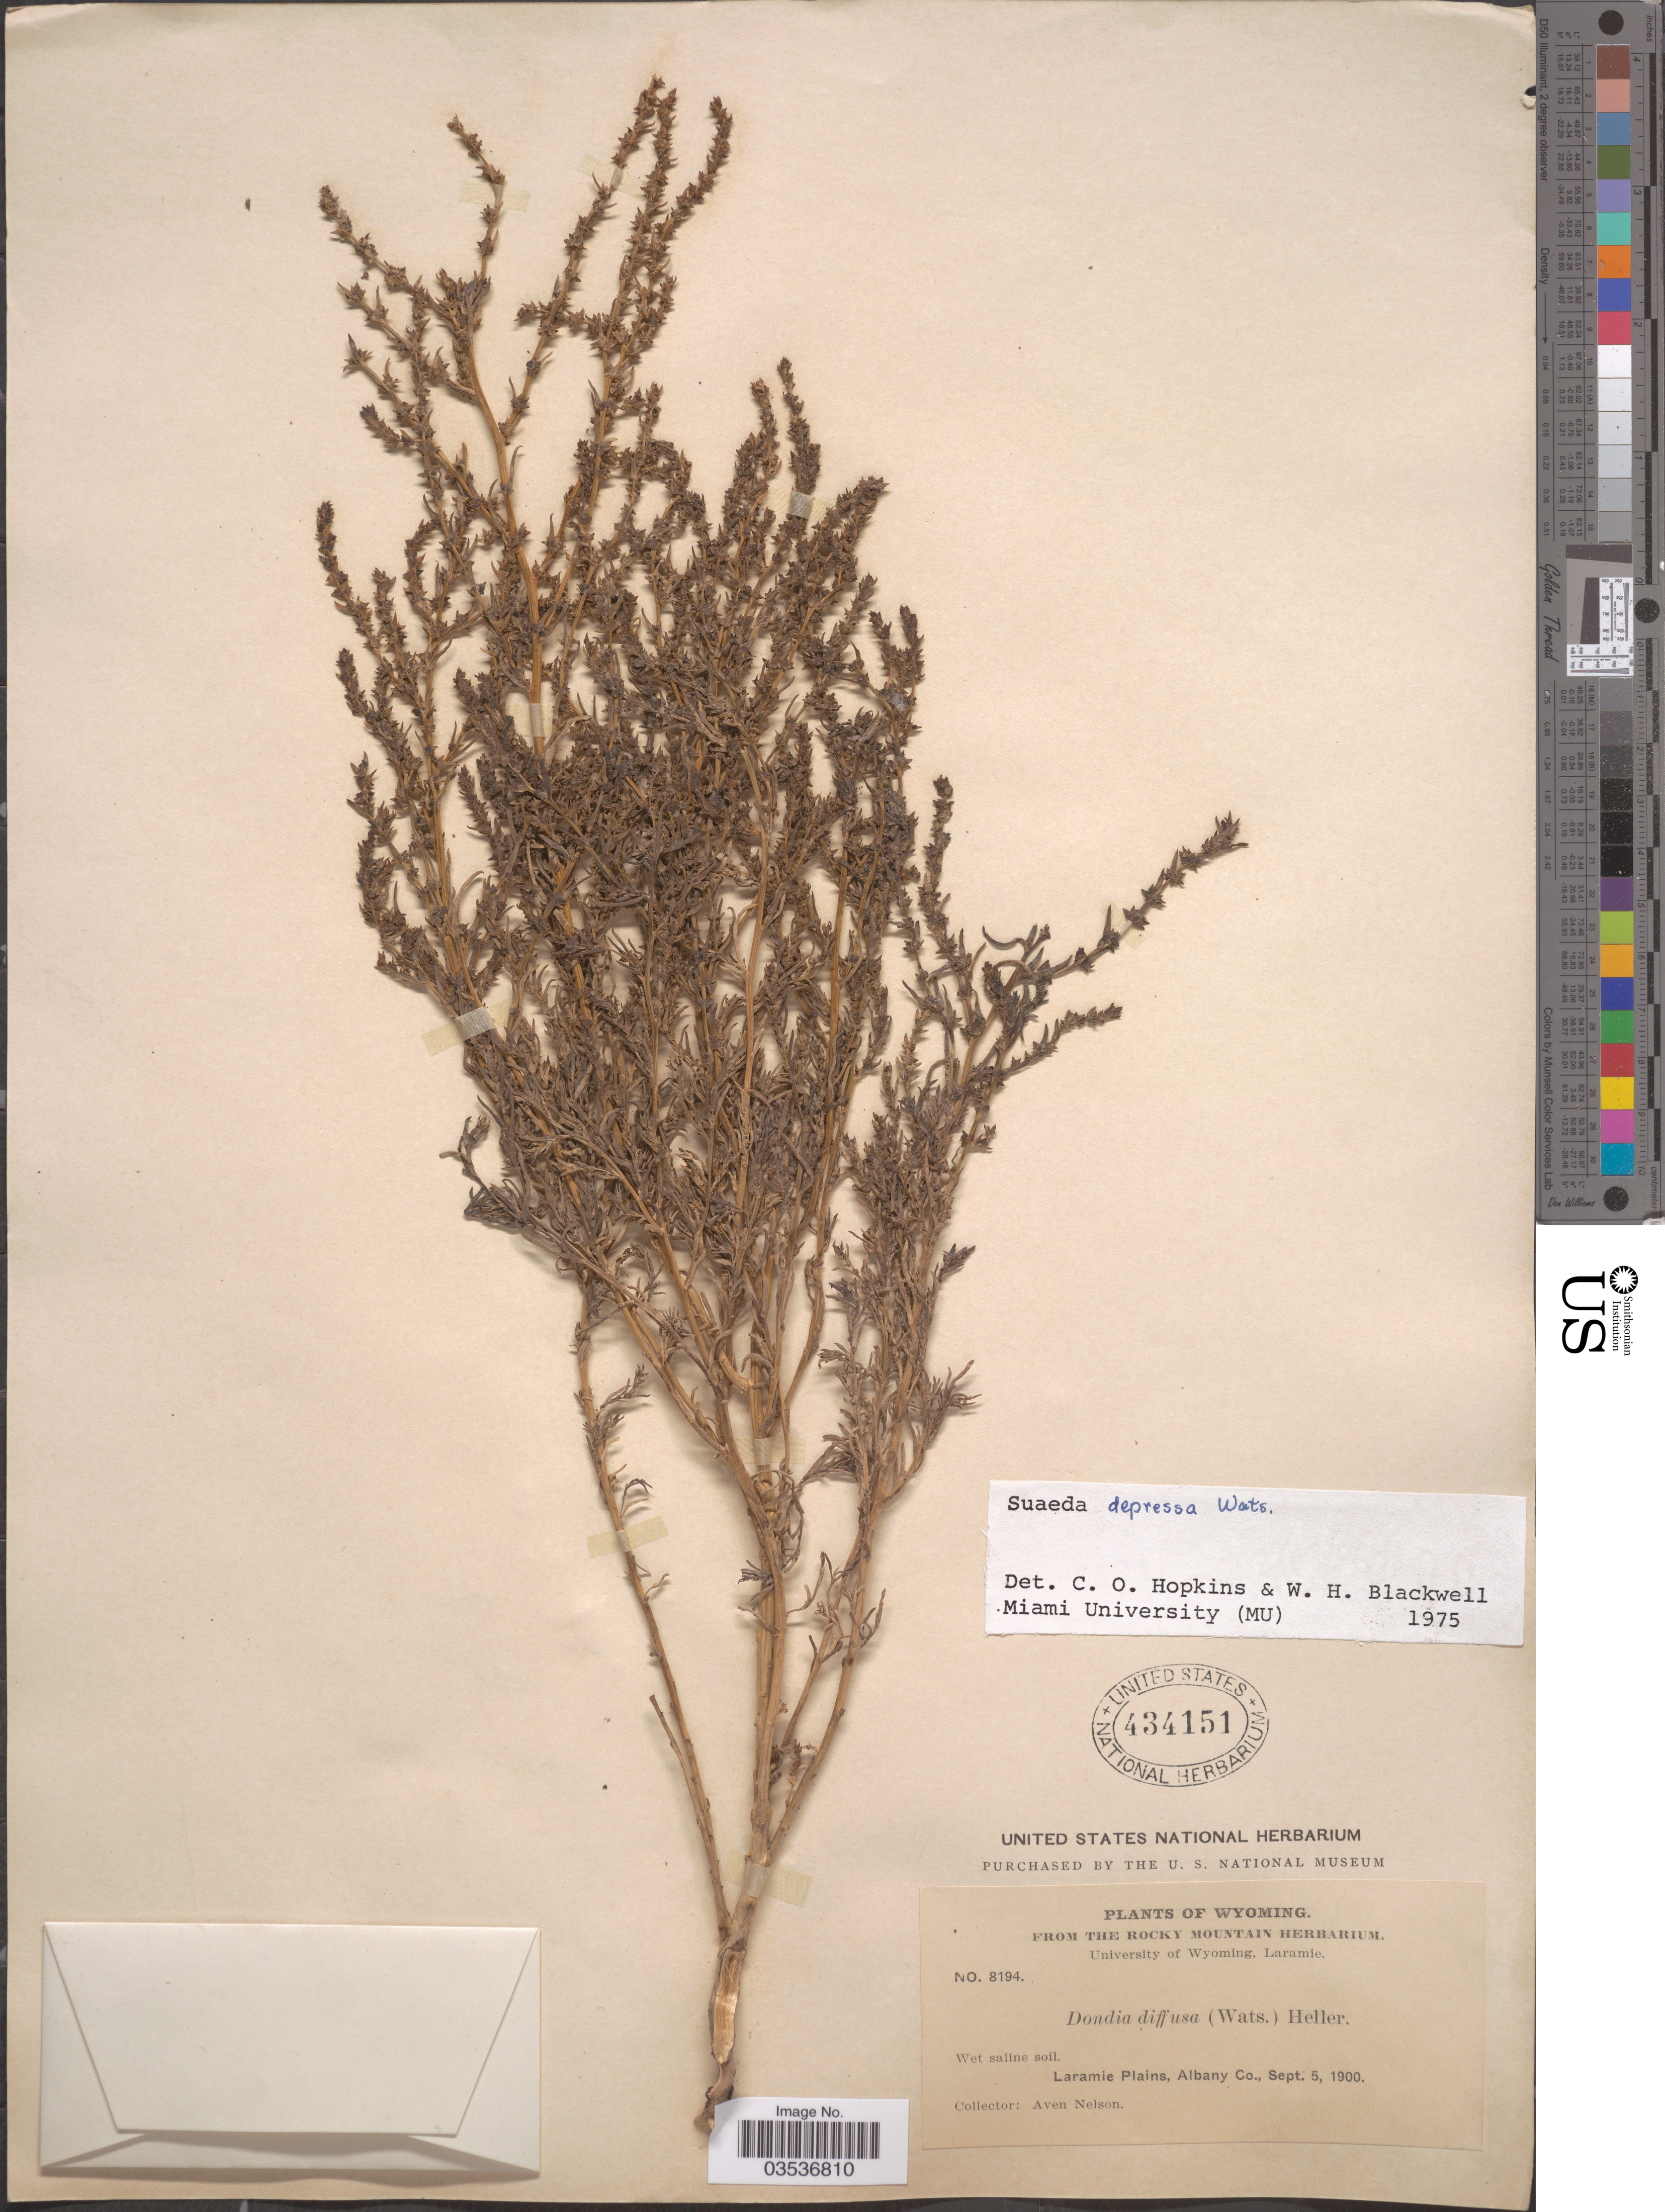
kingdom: Plantae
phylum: Tracheophyta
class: Magnoliopsida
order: Caryophyllales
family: Amaranthaceae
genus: Suaeda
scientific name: Suaeda depressa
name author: (Pursh) S. Watson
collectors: A. Nelson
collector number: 8194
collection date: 1900-09-05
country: United States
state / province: Wyoming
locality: Laramie Plains, Albany Co.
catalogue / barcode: US 434151